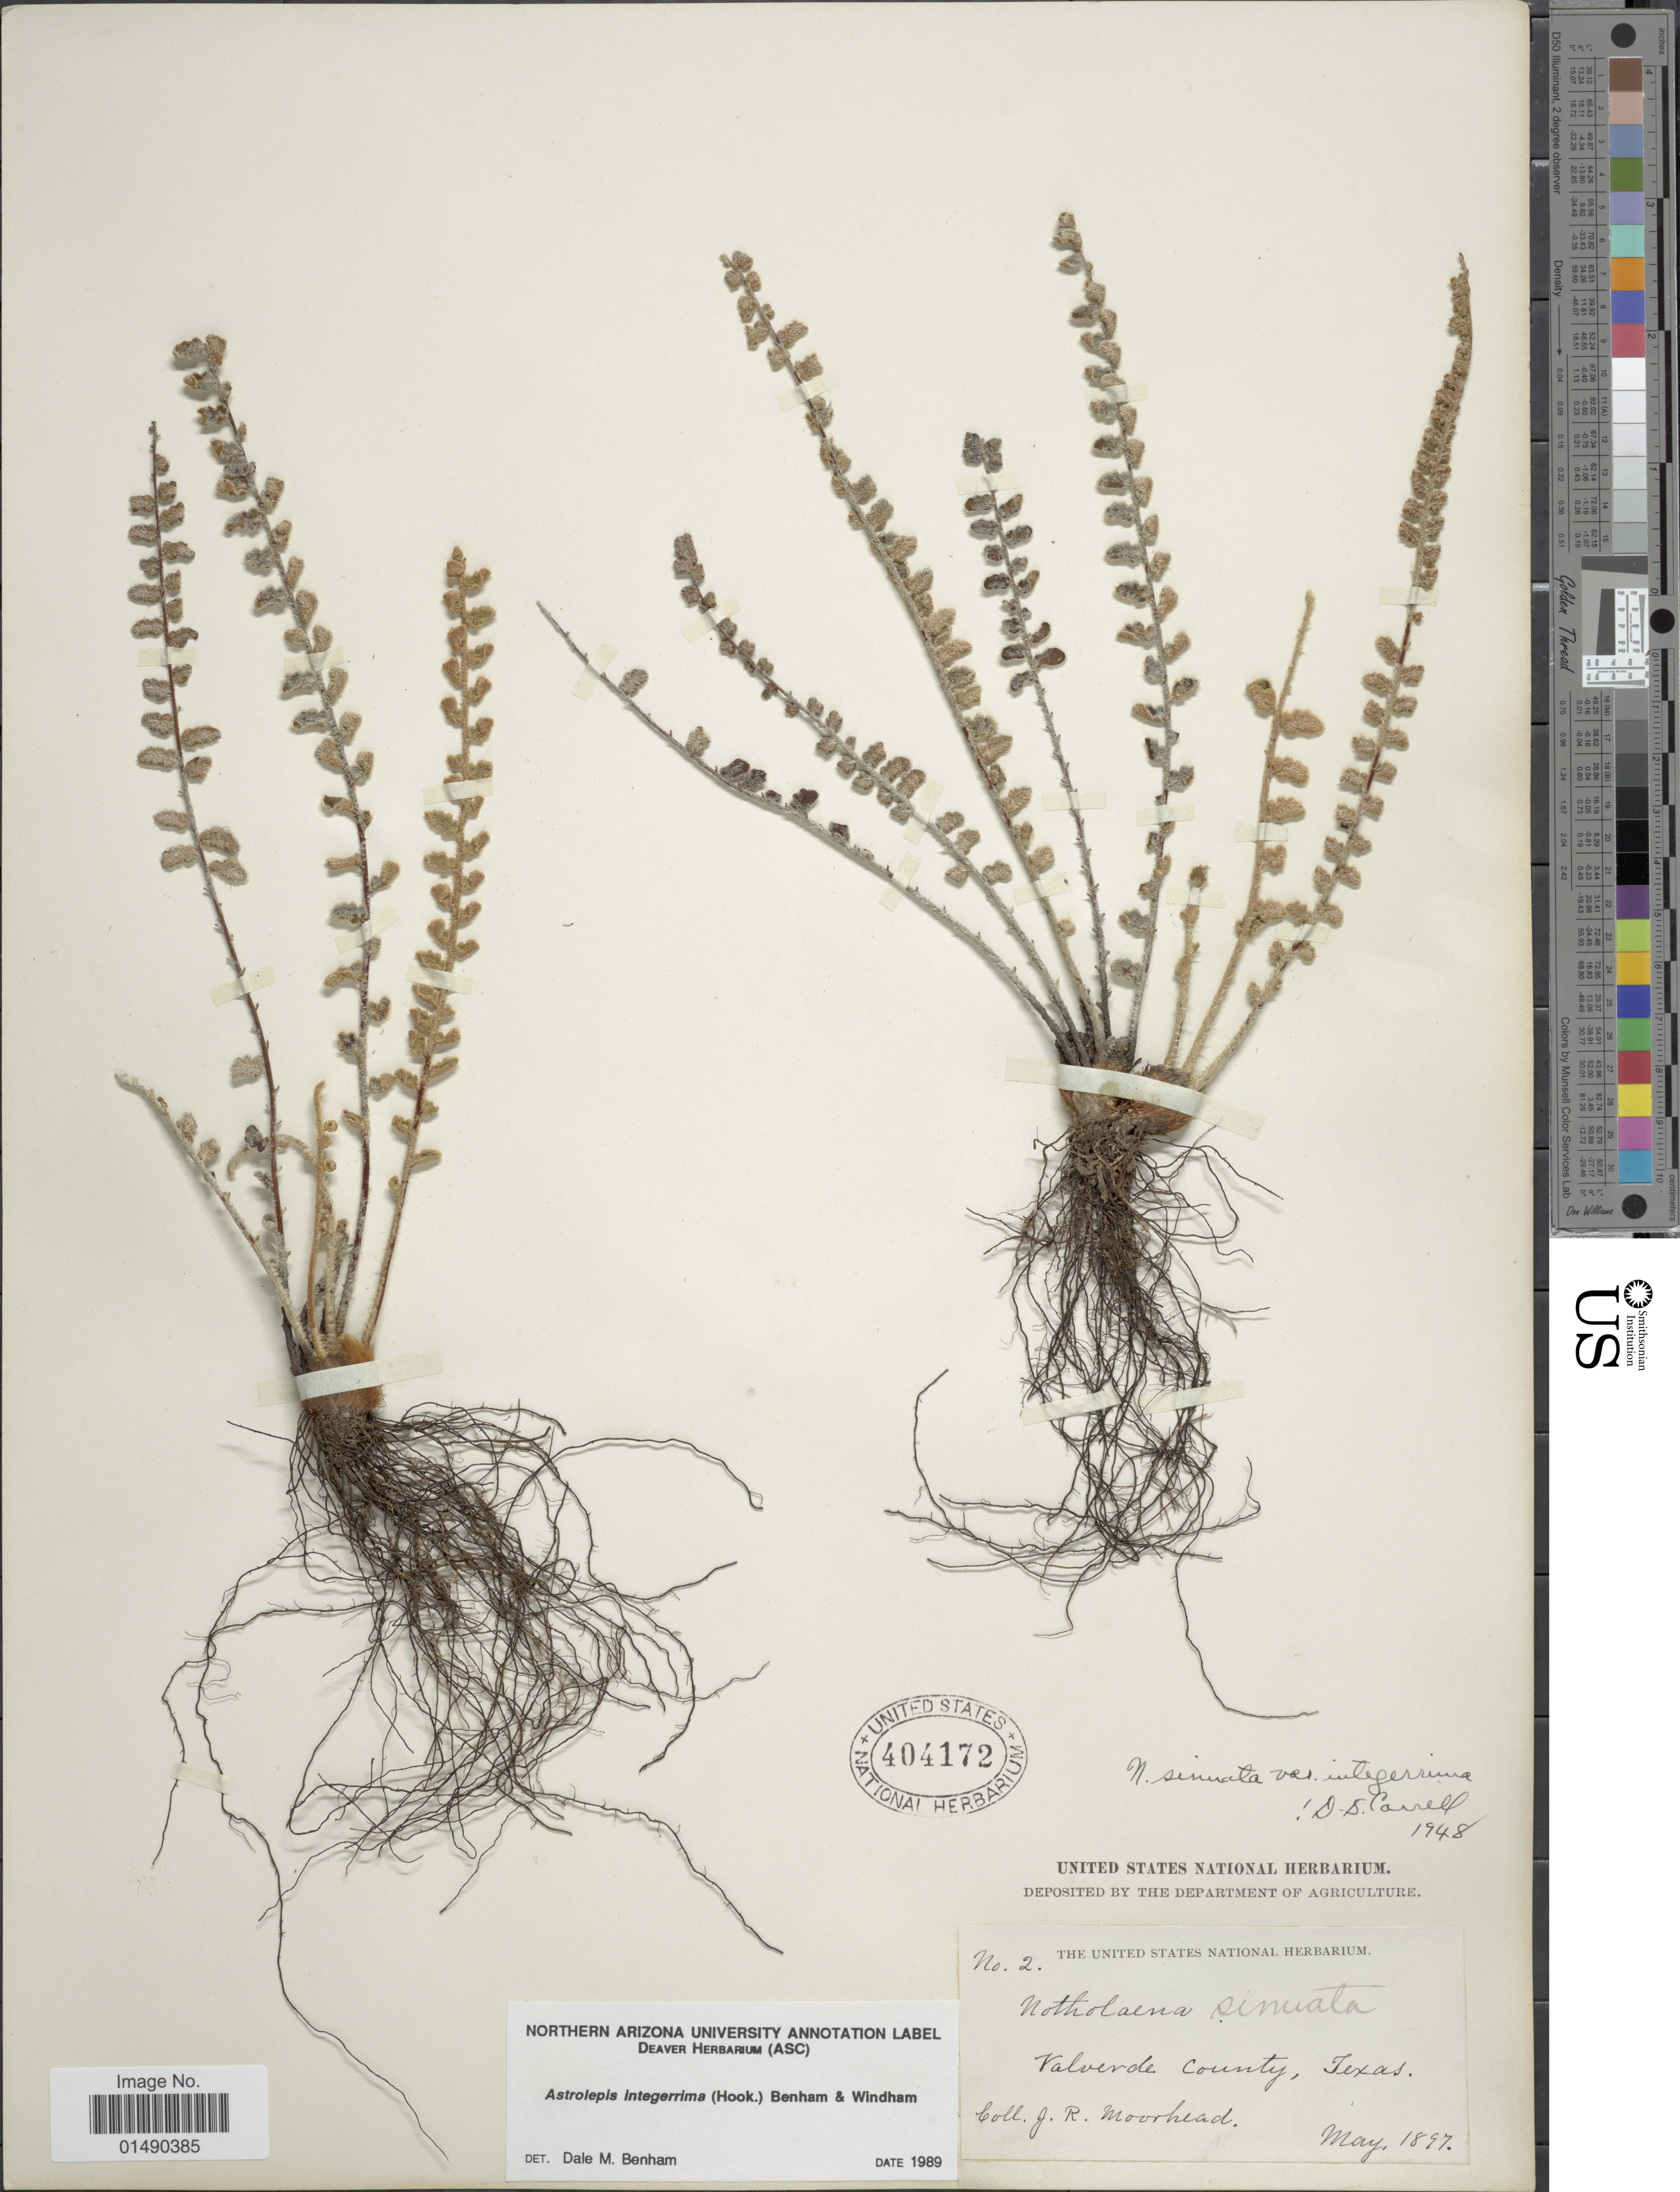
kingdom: Plantae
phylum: Tracheophyta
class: Polypodiopsida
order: Polypodiales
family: Pteridaceae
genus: Astrolepis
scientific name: Astrolepis integerrima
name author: (Hook.) D.M. Benham & Windham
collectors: J. Moorhead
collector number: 2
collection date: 1897-05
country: United States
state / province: Texas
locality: Valverde County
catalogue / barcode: US 404172